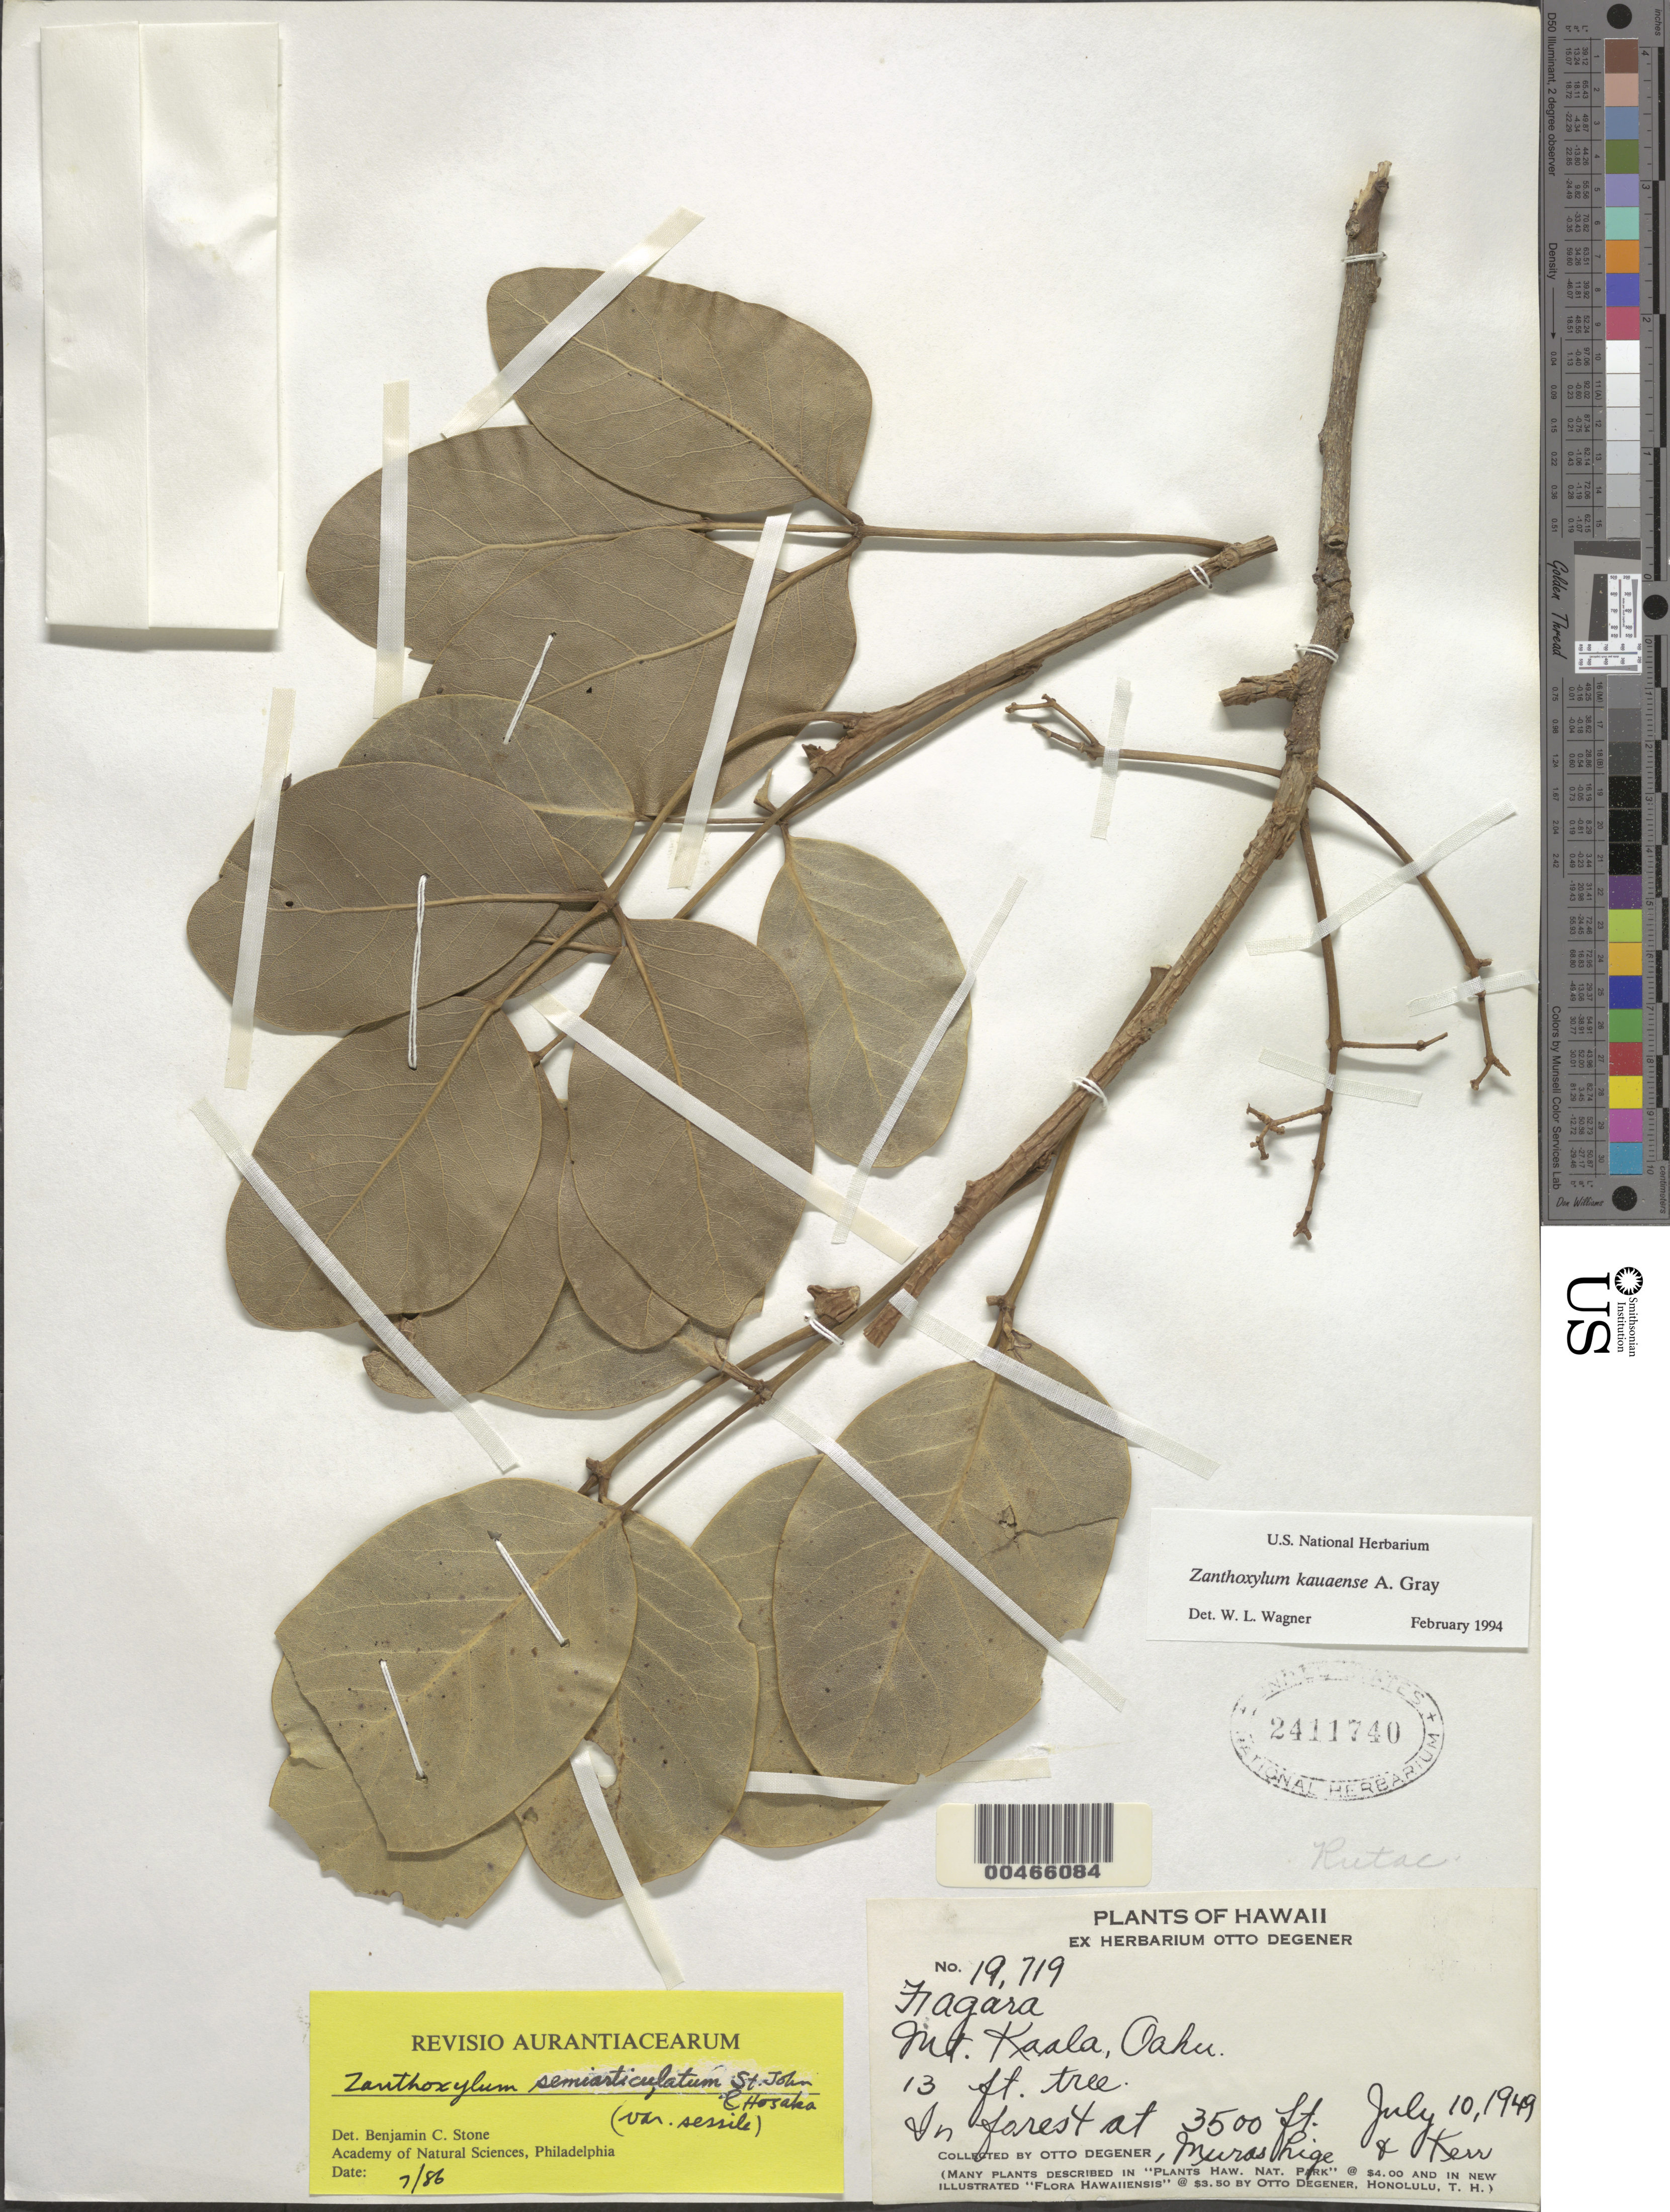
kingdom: Plantae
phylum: Tracheophyta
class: Magnoliopsida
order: Sapindales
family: Rutaceae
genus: Zanthoxylum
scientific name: Zanthoxylum kauaense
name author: A. Gray in Wilkes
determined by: Wagner, W. L., (BOT), Smithsonian Institution - National Museum of Natural History (UNITED STATES)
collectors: O. Degener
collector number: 19719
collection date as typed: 10 Jul 1949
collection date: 1949-07-10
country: United States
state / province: Hawaii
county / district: Honolulu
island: Oahu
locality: Mt. Kaala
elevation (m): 1067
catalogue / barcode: US 2411740